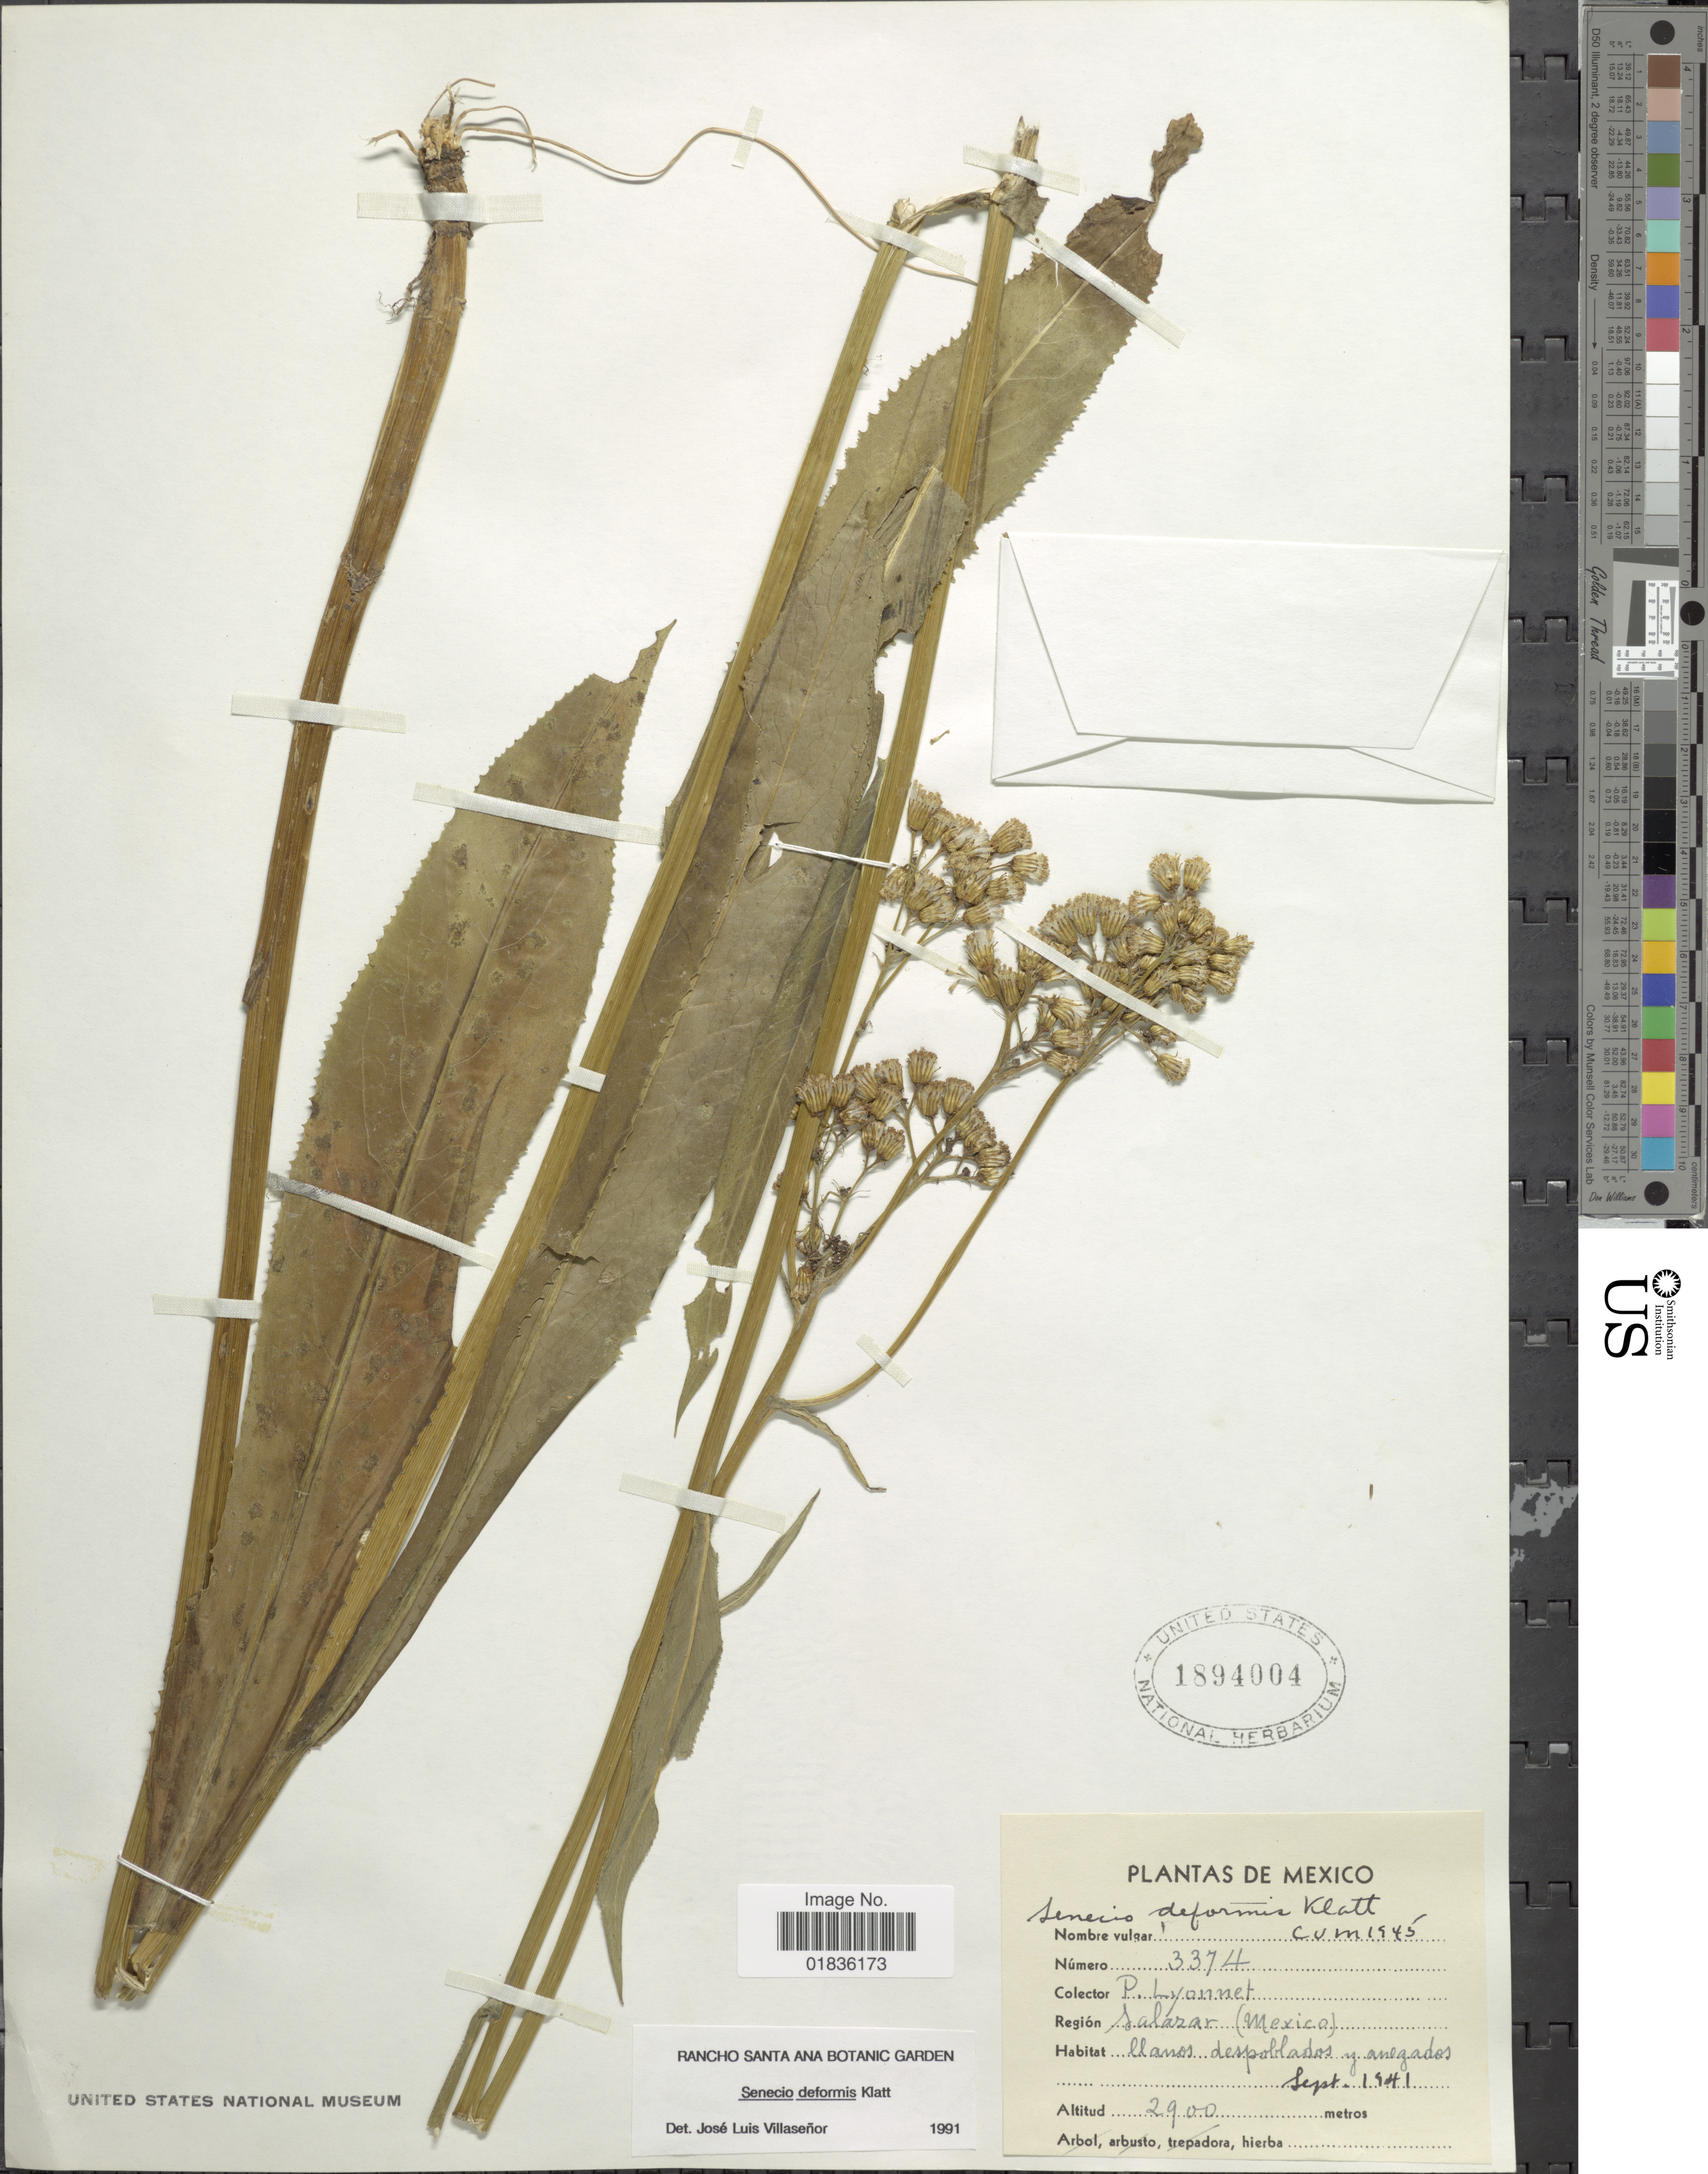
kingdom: Plantae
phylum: Tracheophyta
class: Magnoliopsida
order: Asterales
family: Asteraceae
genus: Senecio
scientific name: Senecio deformis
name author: Klatt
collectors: P. Lyonnet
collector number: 3374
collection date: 1941-09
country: Mexico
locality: Salazar (Mexico).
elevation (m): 2900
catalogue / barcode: US 1894004